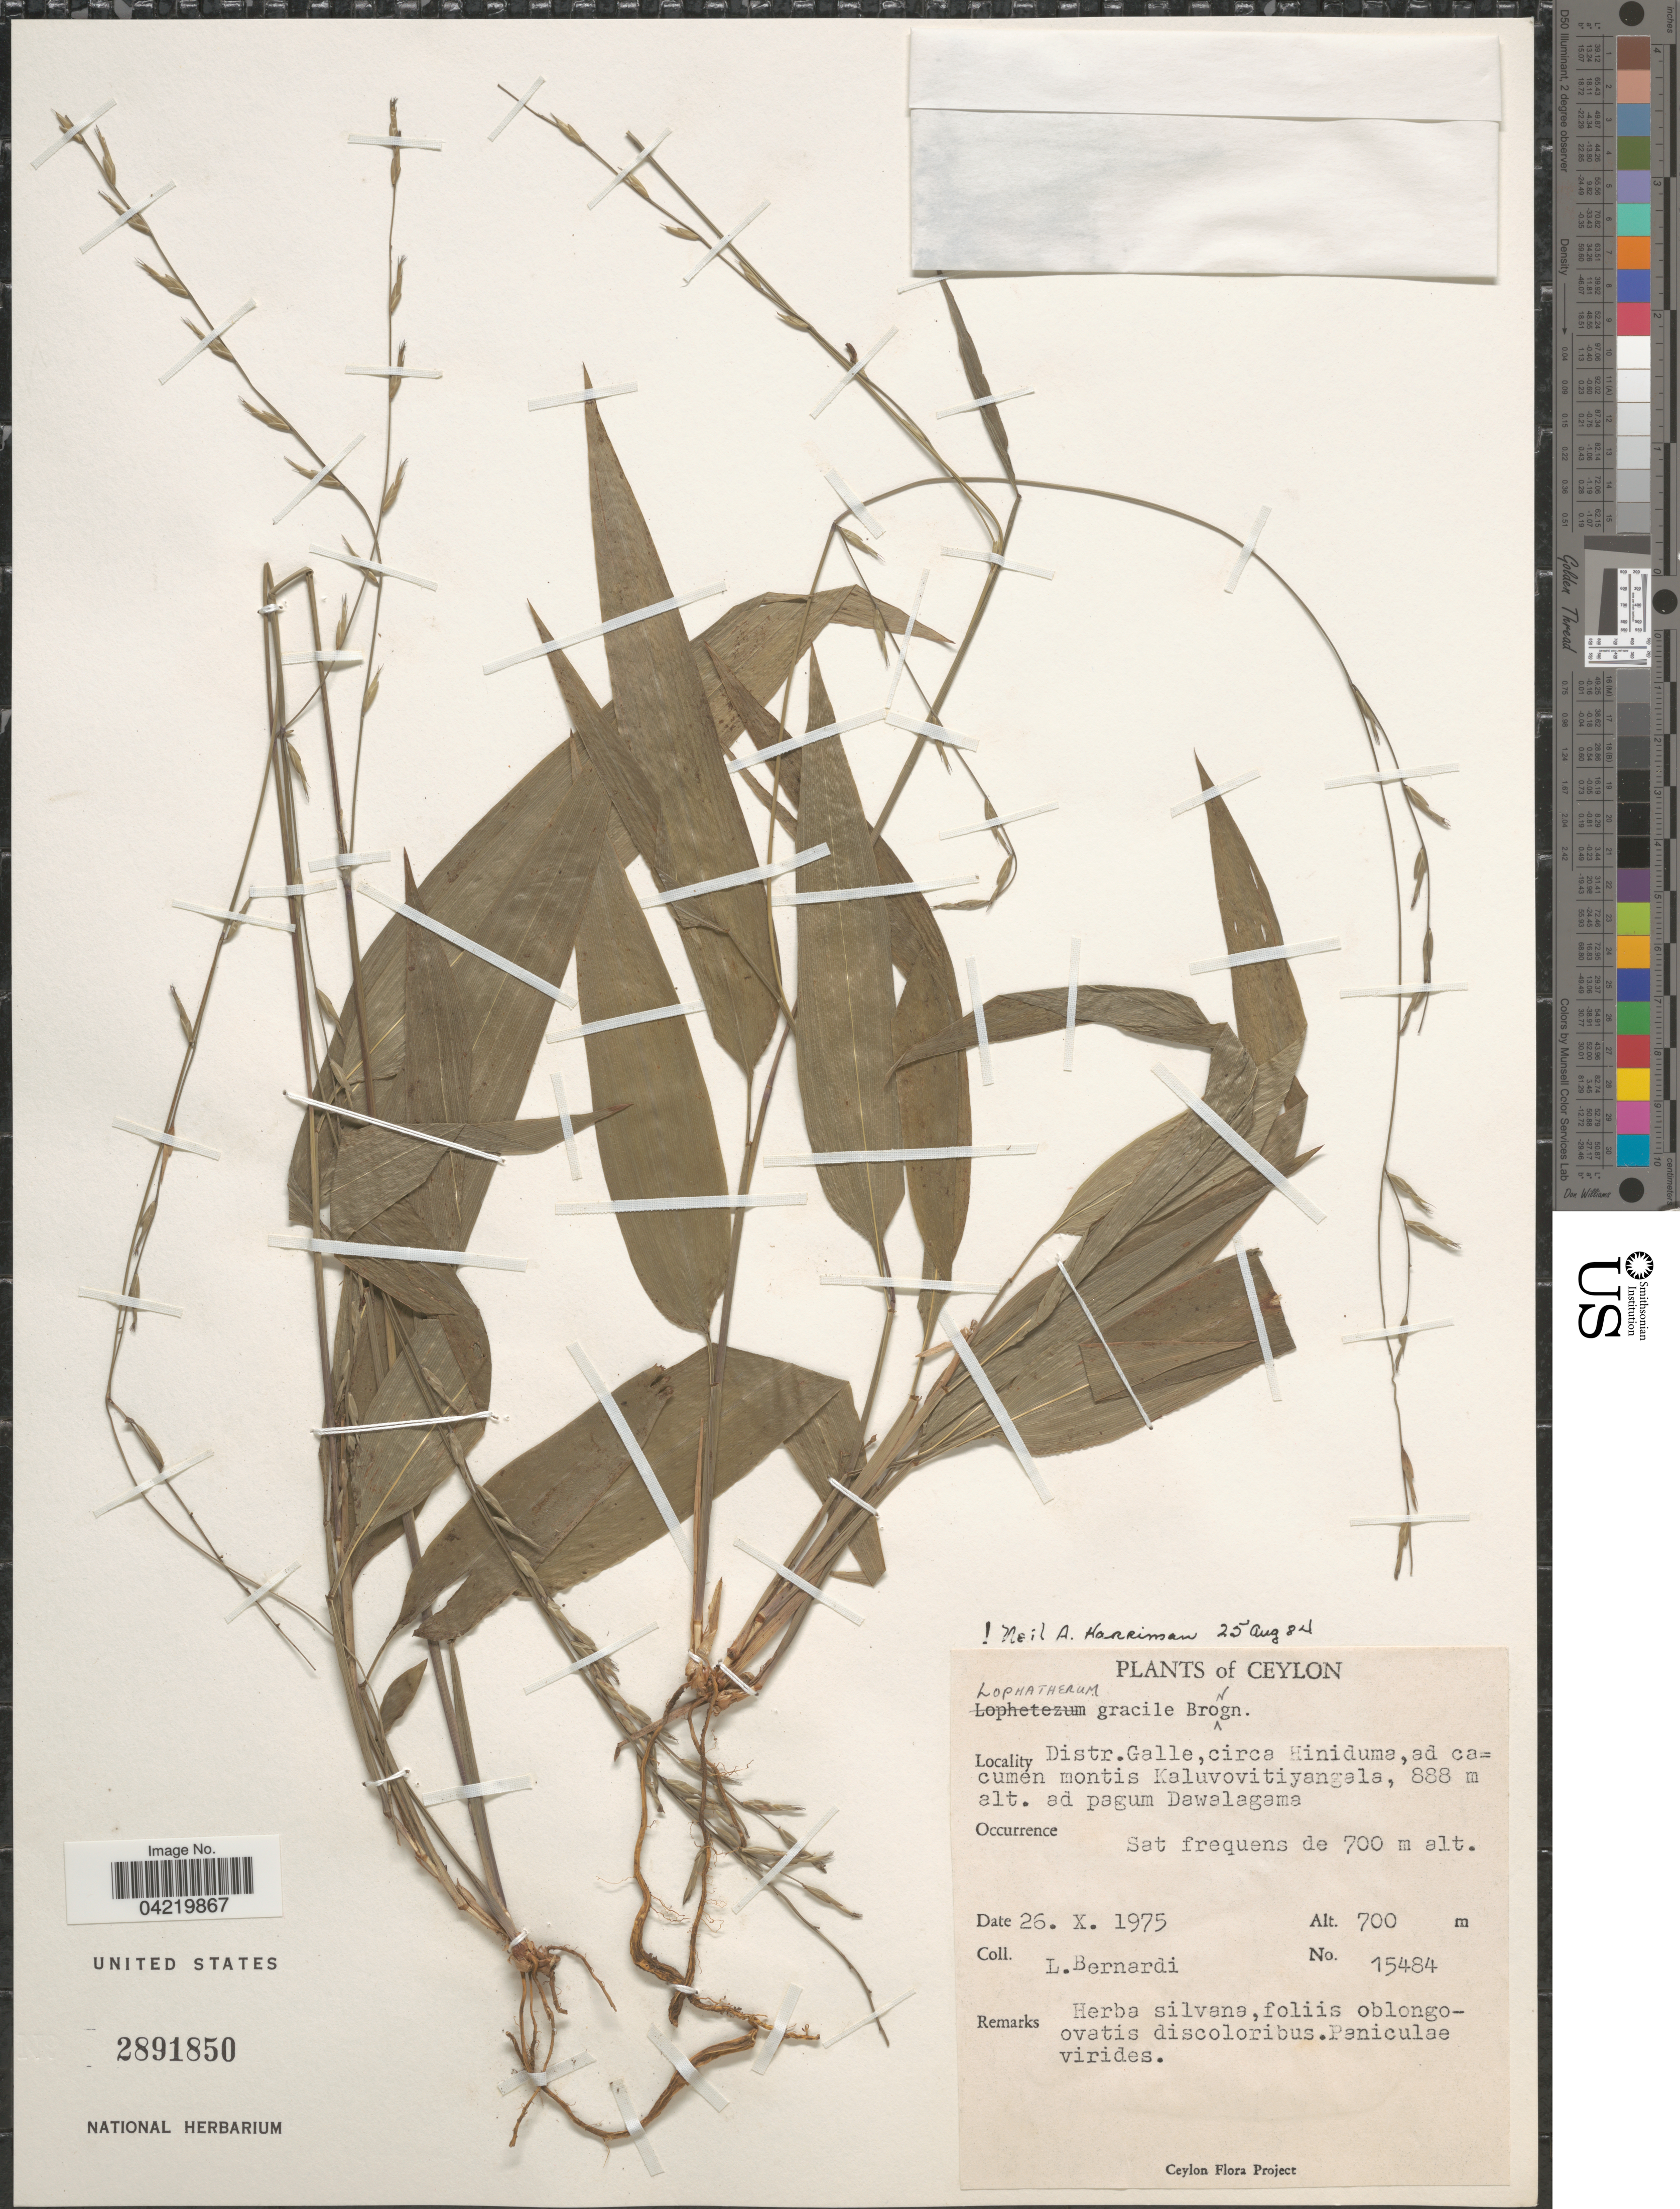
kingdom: Plantae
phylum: Tracheophyta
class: Liliopsida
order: Poales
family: Poaceae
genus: Lophatherum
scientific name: Lophatherum gracile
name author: Brongn.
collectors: L. Bernardi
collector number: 15484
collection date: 1975-10-26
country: Sri Lanka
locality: Ceylon. Distr. Galle, circa Hiniduma, ad cacumen montis Kaluvovitiyangala, ad pagum Dawalagama.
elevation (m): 700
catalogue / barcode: US 2891850